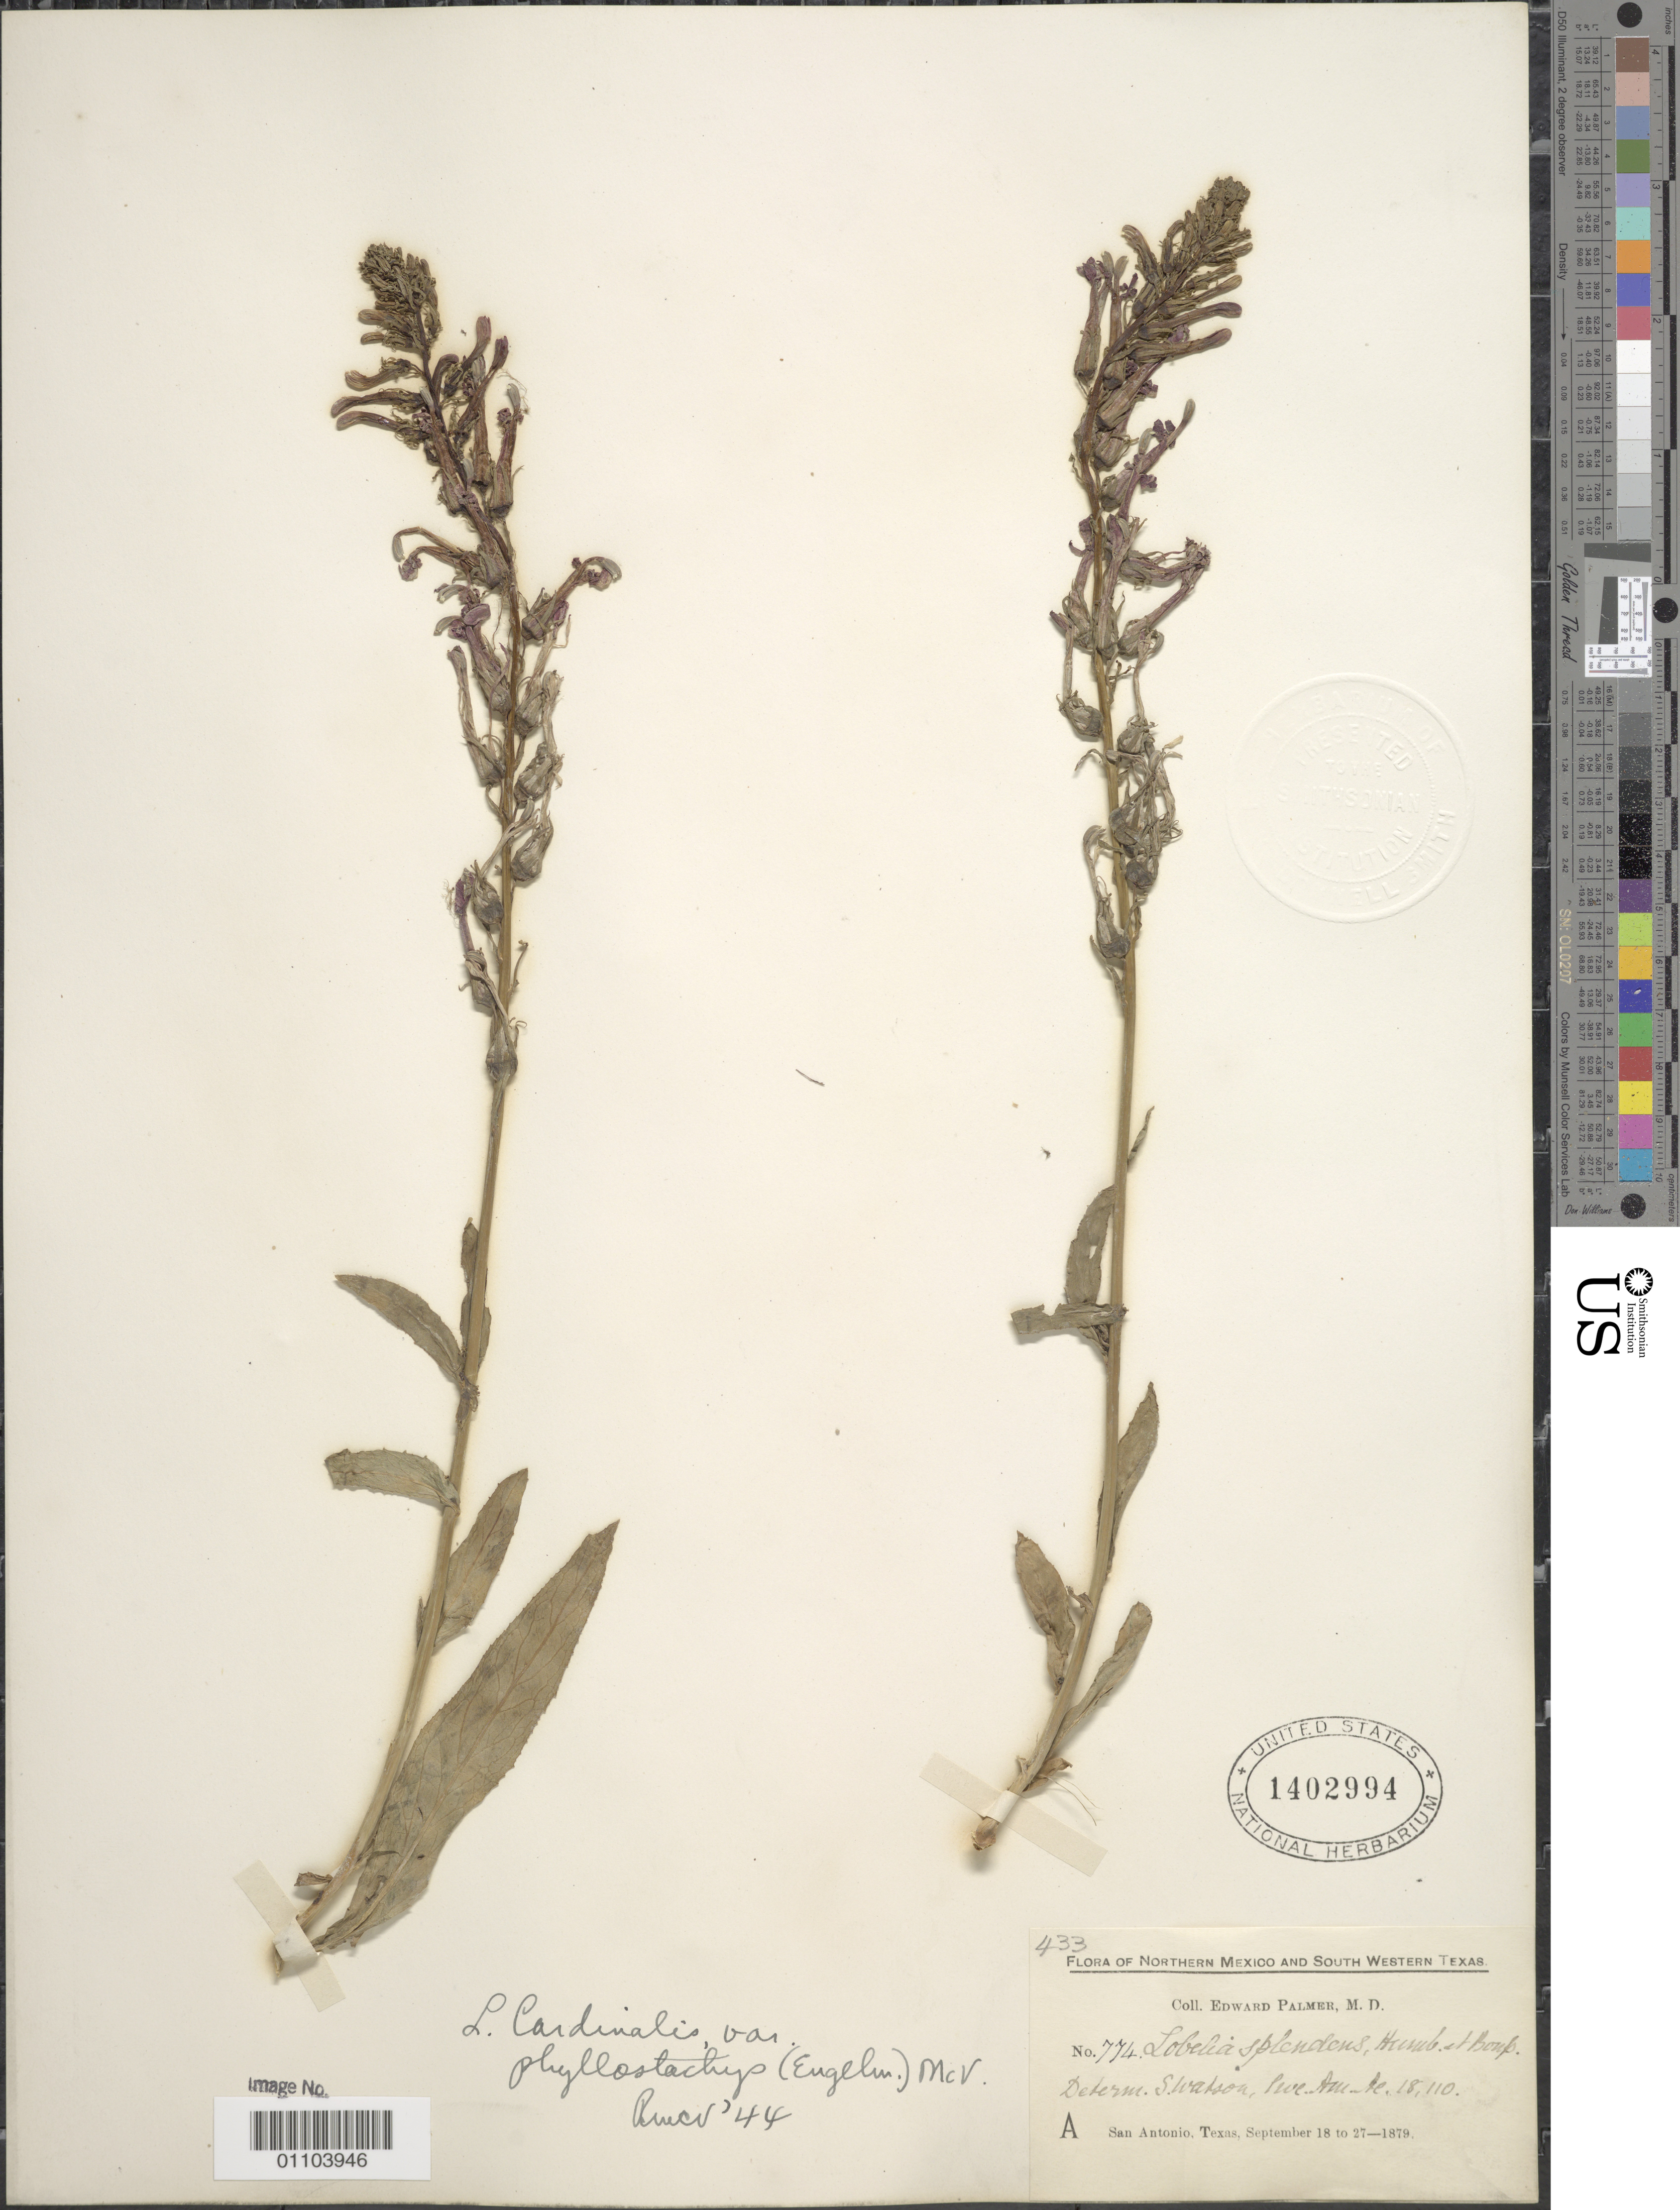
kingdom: Plantae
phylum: Tracheophyta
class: Magnoliopsida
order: Asterales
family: Campanulaceae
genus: Lobelia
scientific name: Lobelia cardinalis var. phyllostachya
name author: (Engelm.) McVaugh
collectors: E. Palmer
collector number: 774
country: United States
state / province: Texas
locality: San Antonio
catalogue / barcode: US 1402994